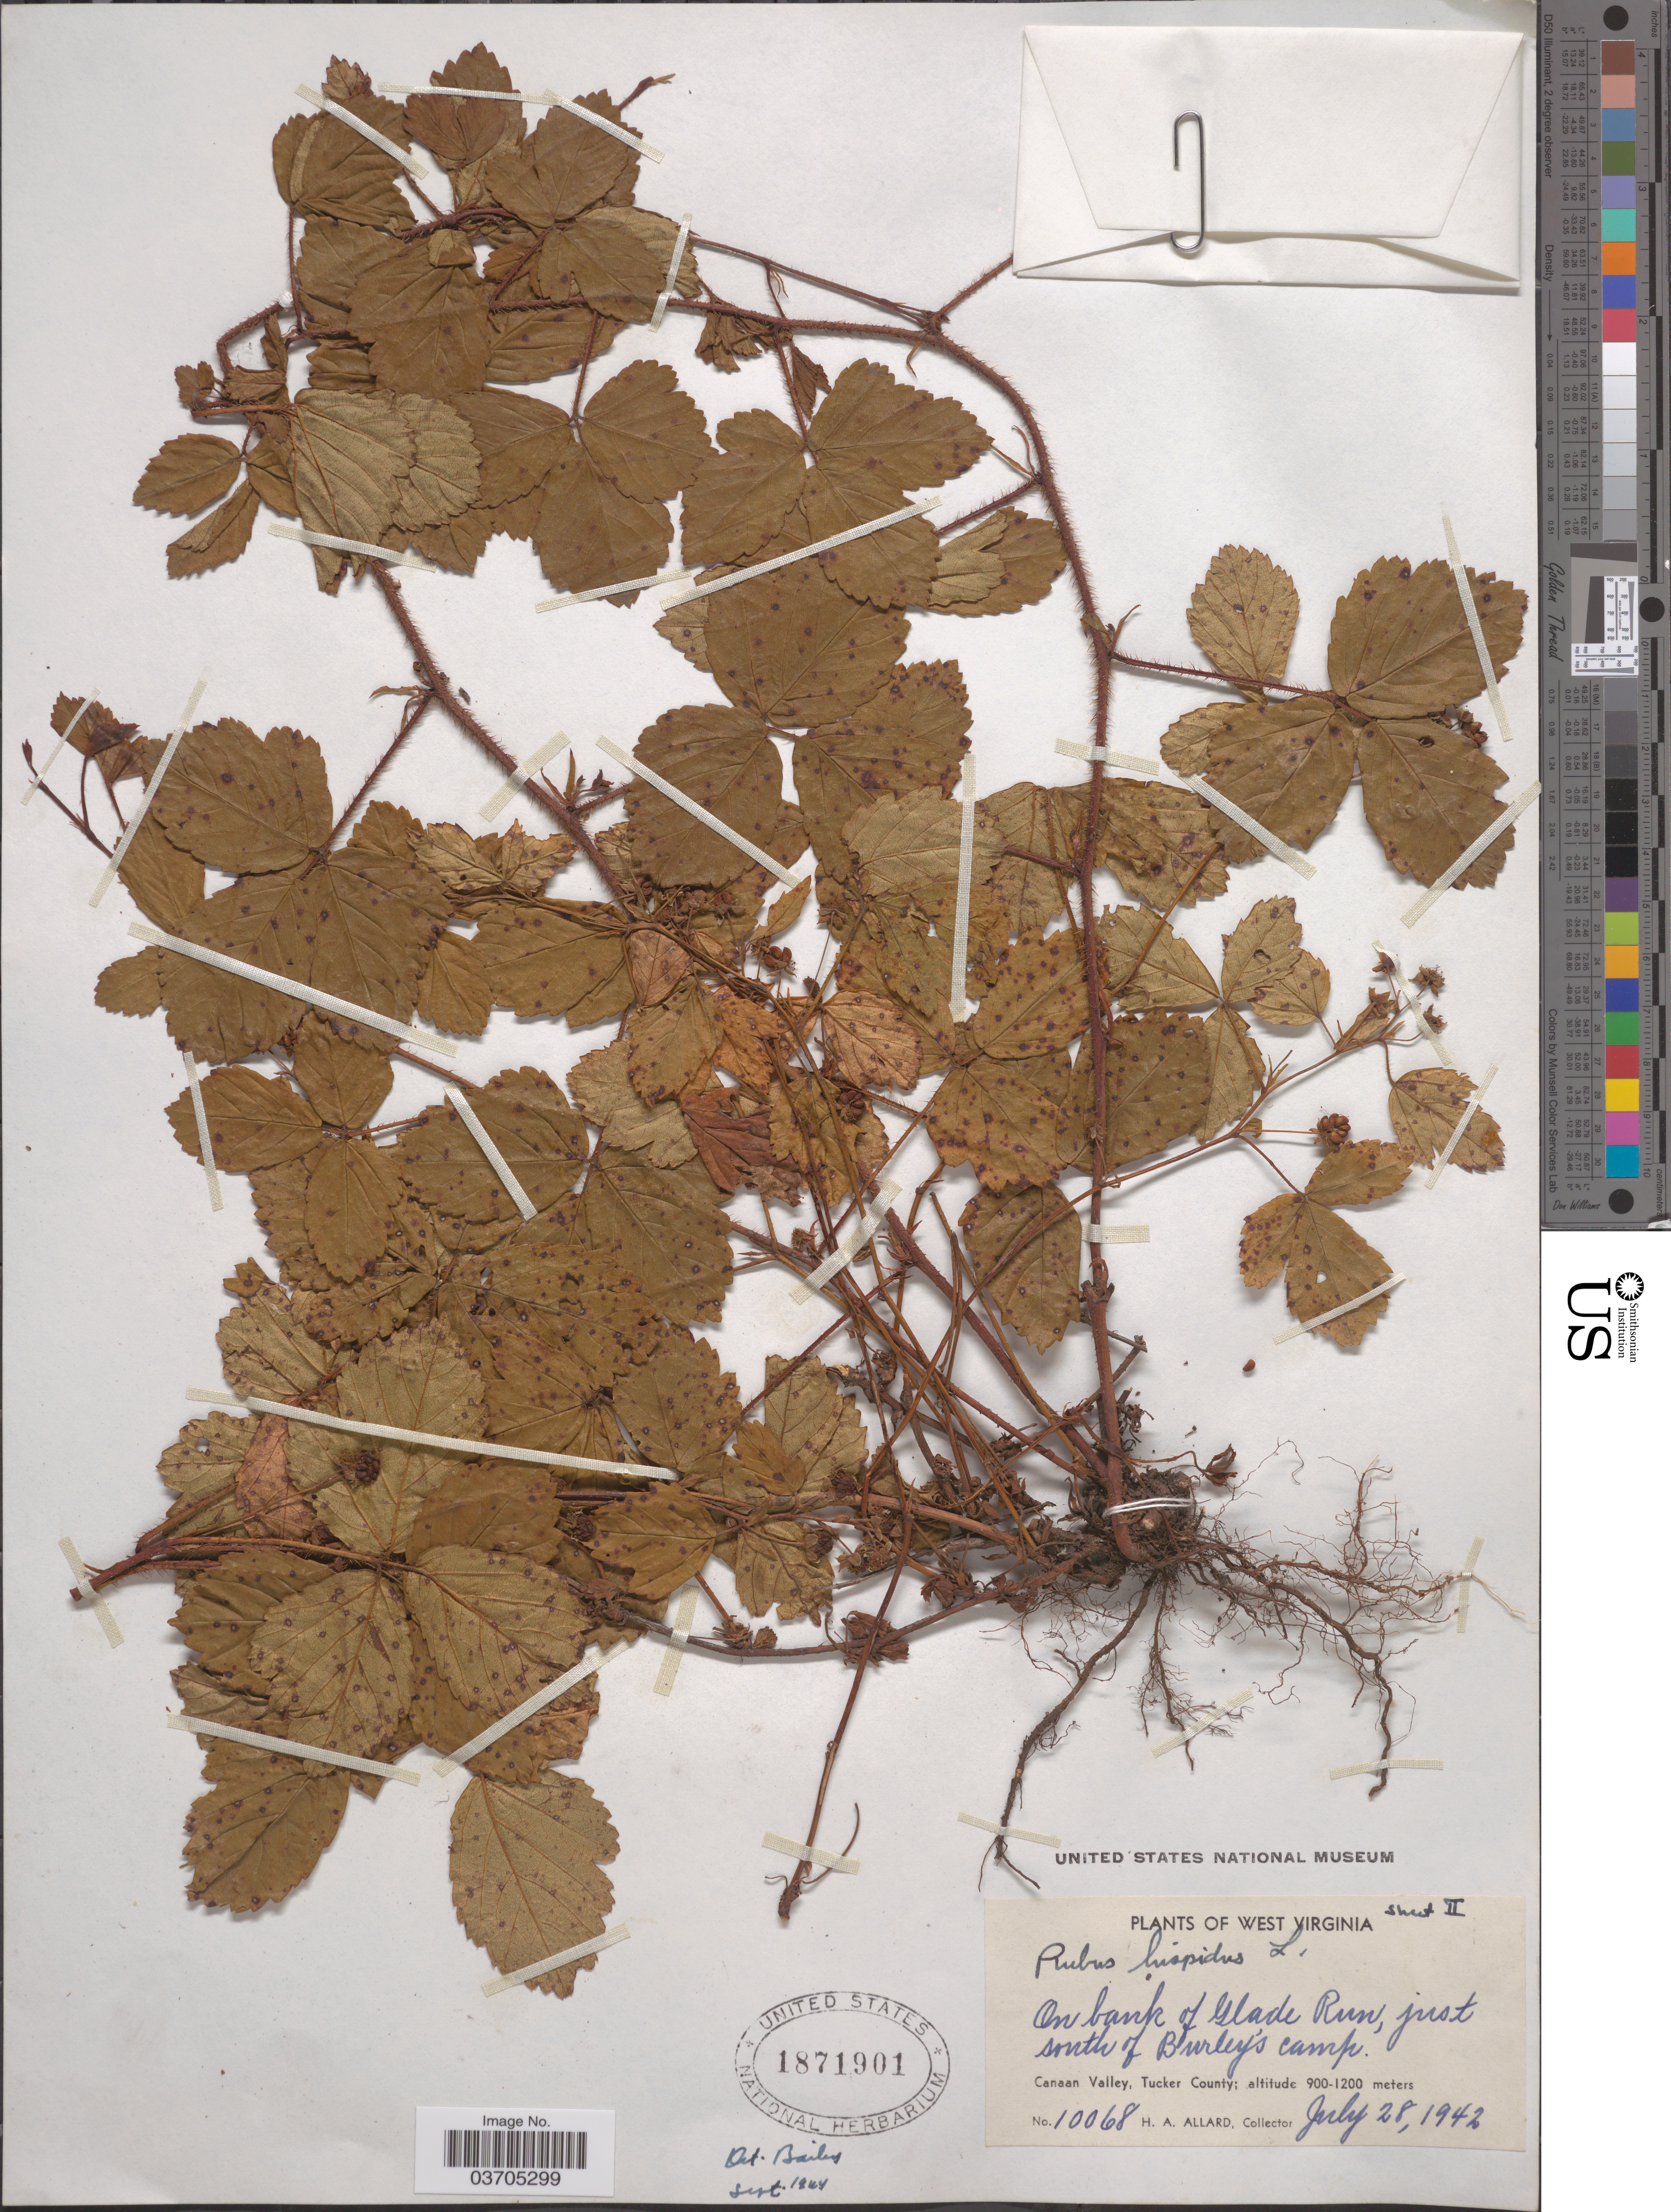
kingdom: Plantae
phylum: Tracheophyta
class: Magnoliopsida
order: Rosales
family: Rosaceae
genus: Rubus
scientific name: Rubus hispidus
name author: L.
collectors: H. A. Allard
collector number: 10068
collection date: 1942-07-28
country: United States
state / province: West Virginia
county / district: Tucker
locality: On bank of Glade Run, just south of Burley's camp. Canaan Valley, Tucker County.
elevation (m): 900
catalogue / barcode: US 1871901